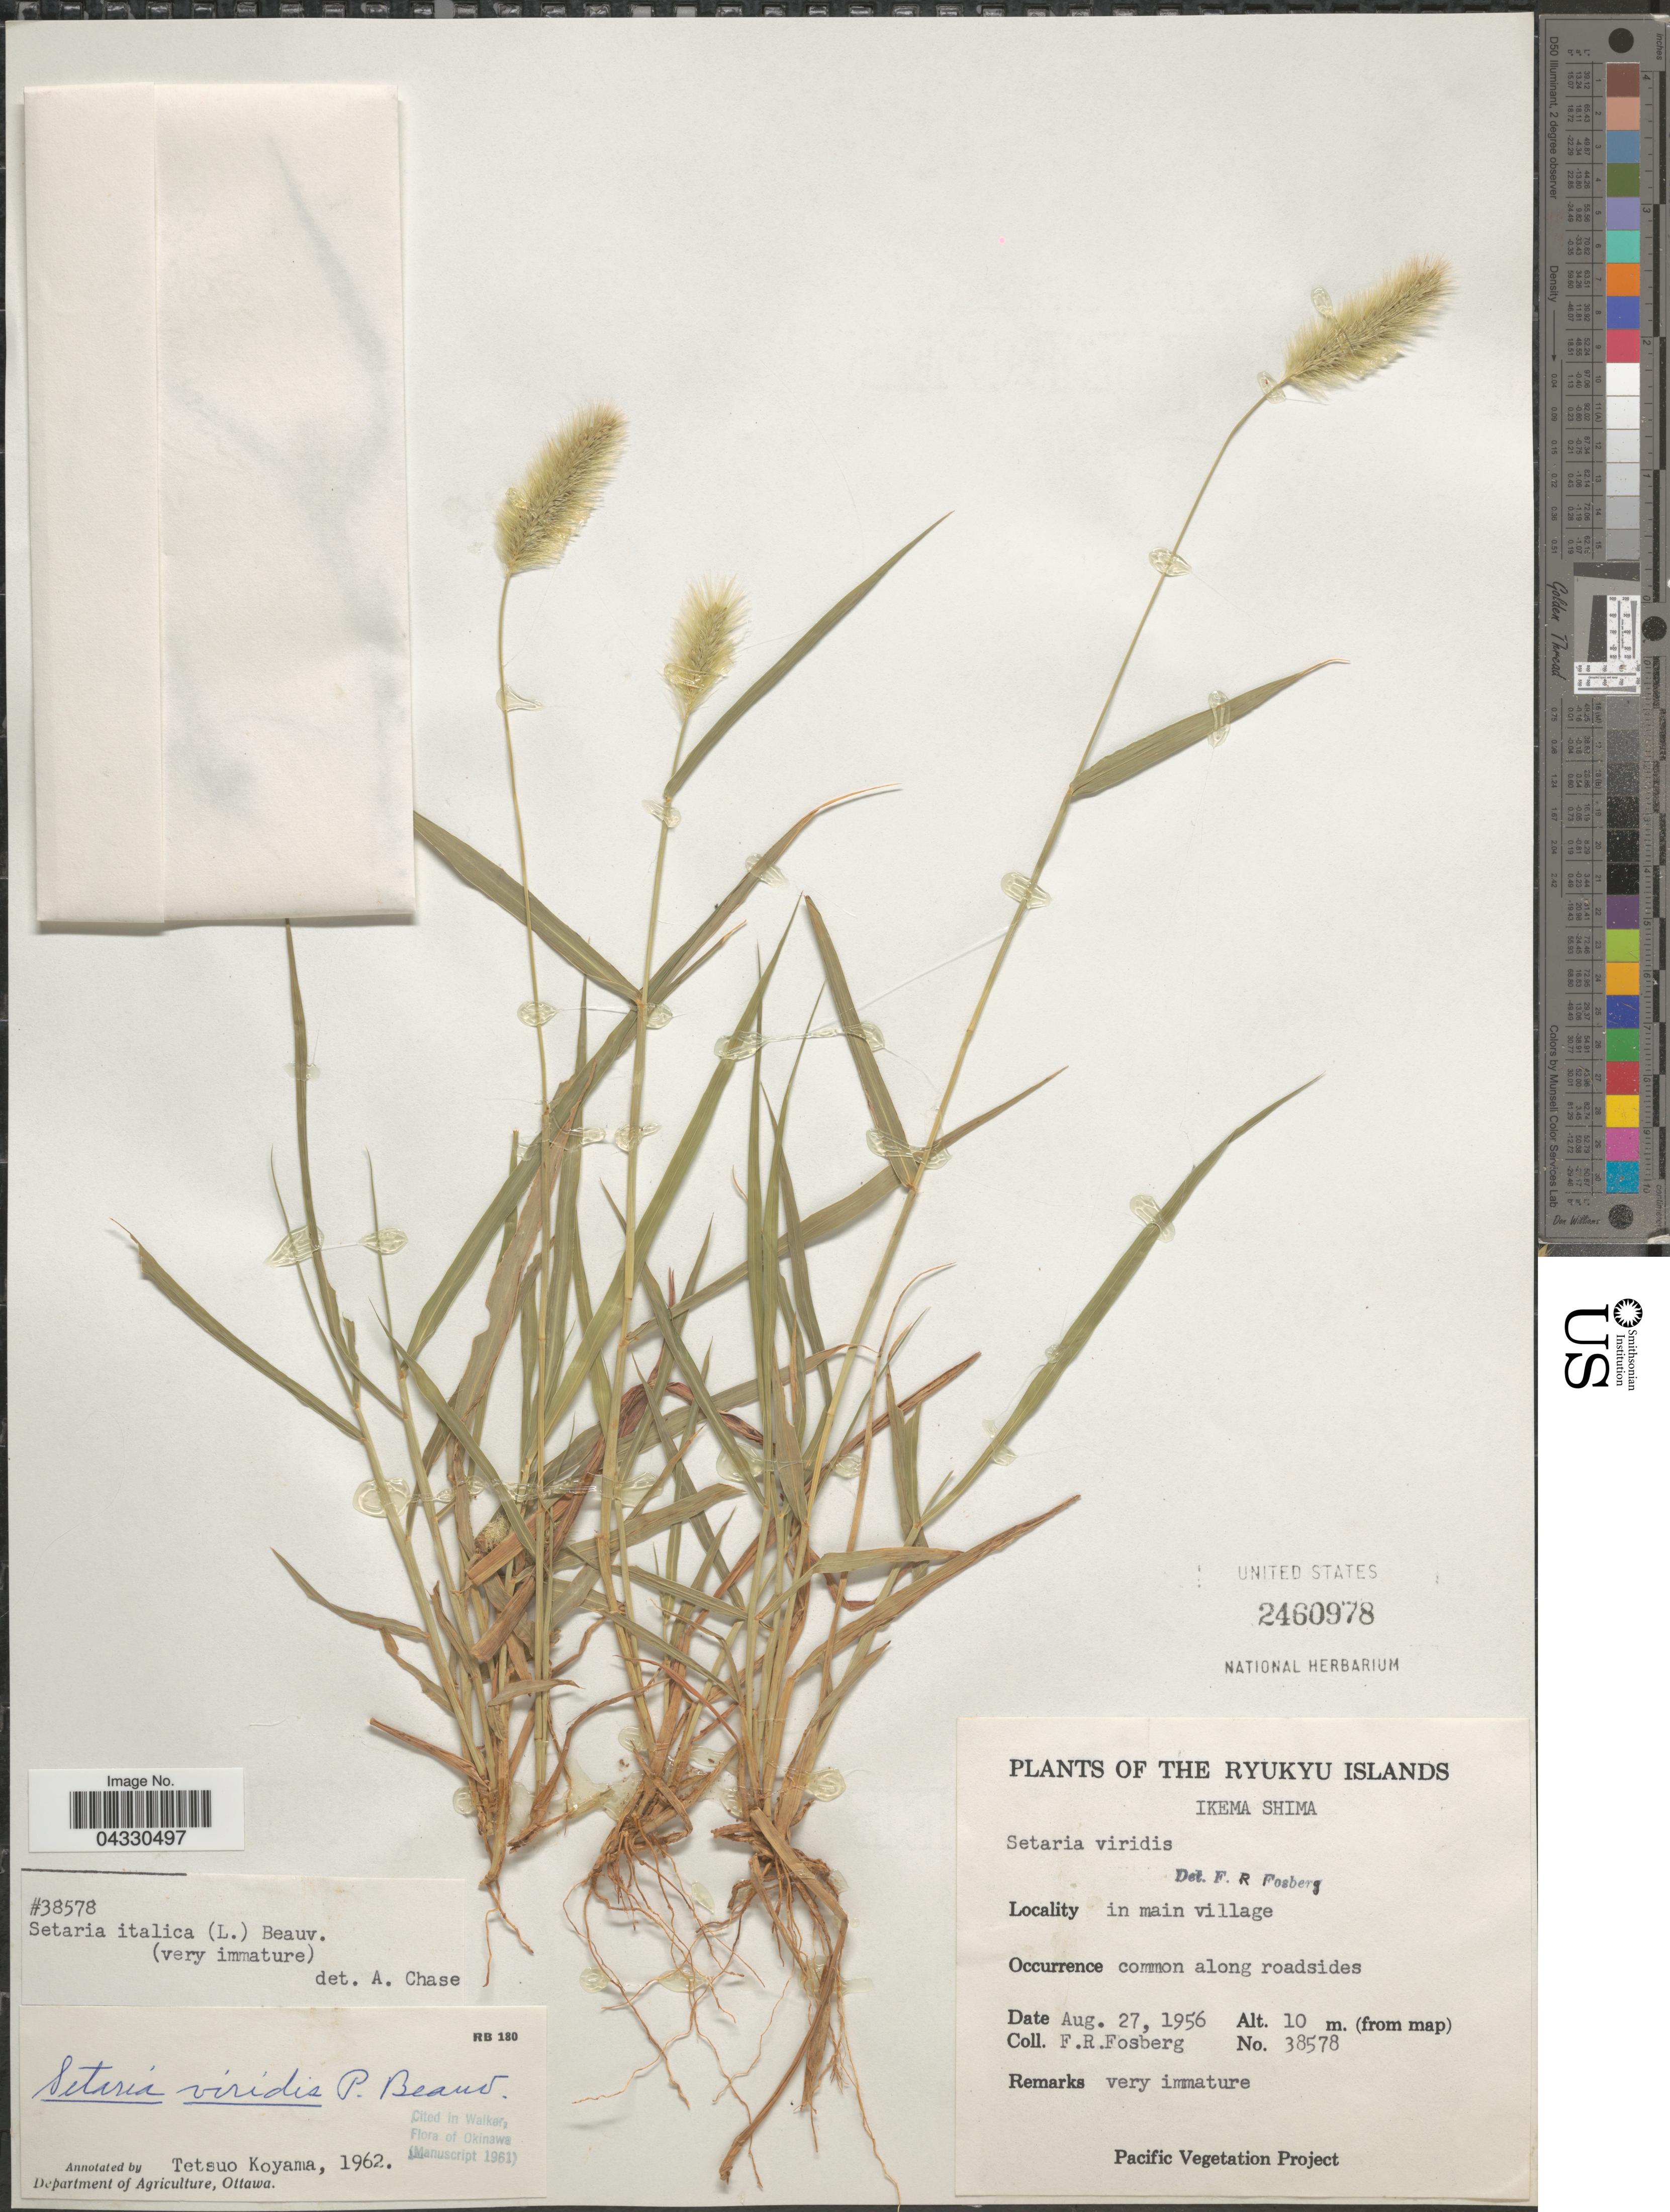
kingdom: Plantae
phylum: Tracheophyta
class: Liliopsida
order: Poales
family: Poaceae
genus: Setaria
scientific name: Setaria viridis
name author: (L.) P. Beauv.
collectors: F. R. Fosberg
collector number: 38578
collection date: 1956-08-27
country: Japan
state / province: Okinawa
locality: Ryukyu Islands. Ikema Shima. In main village. Common along roadsides.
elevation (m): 10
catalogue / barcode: US 2460978